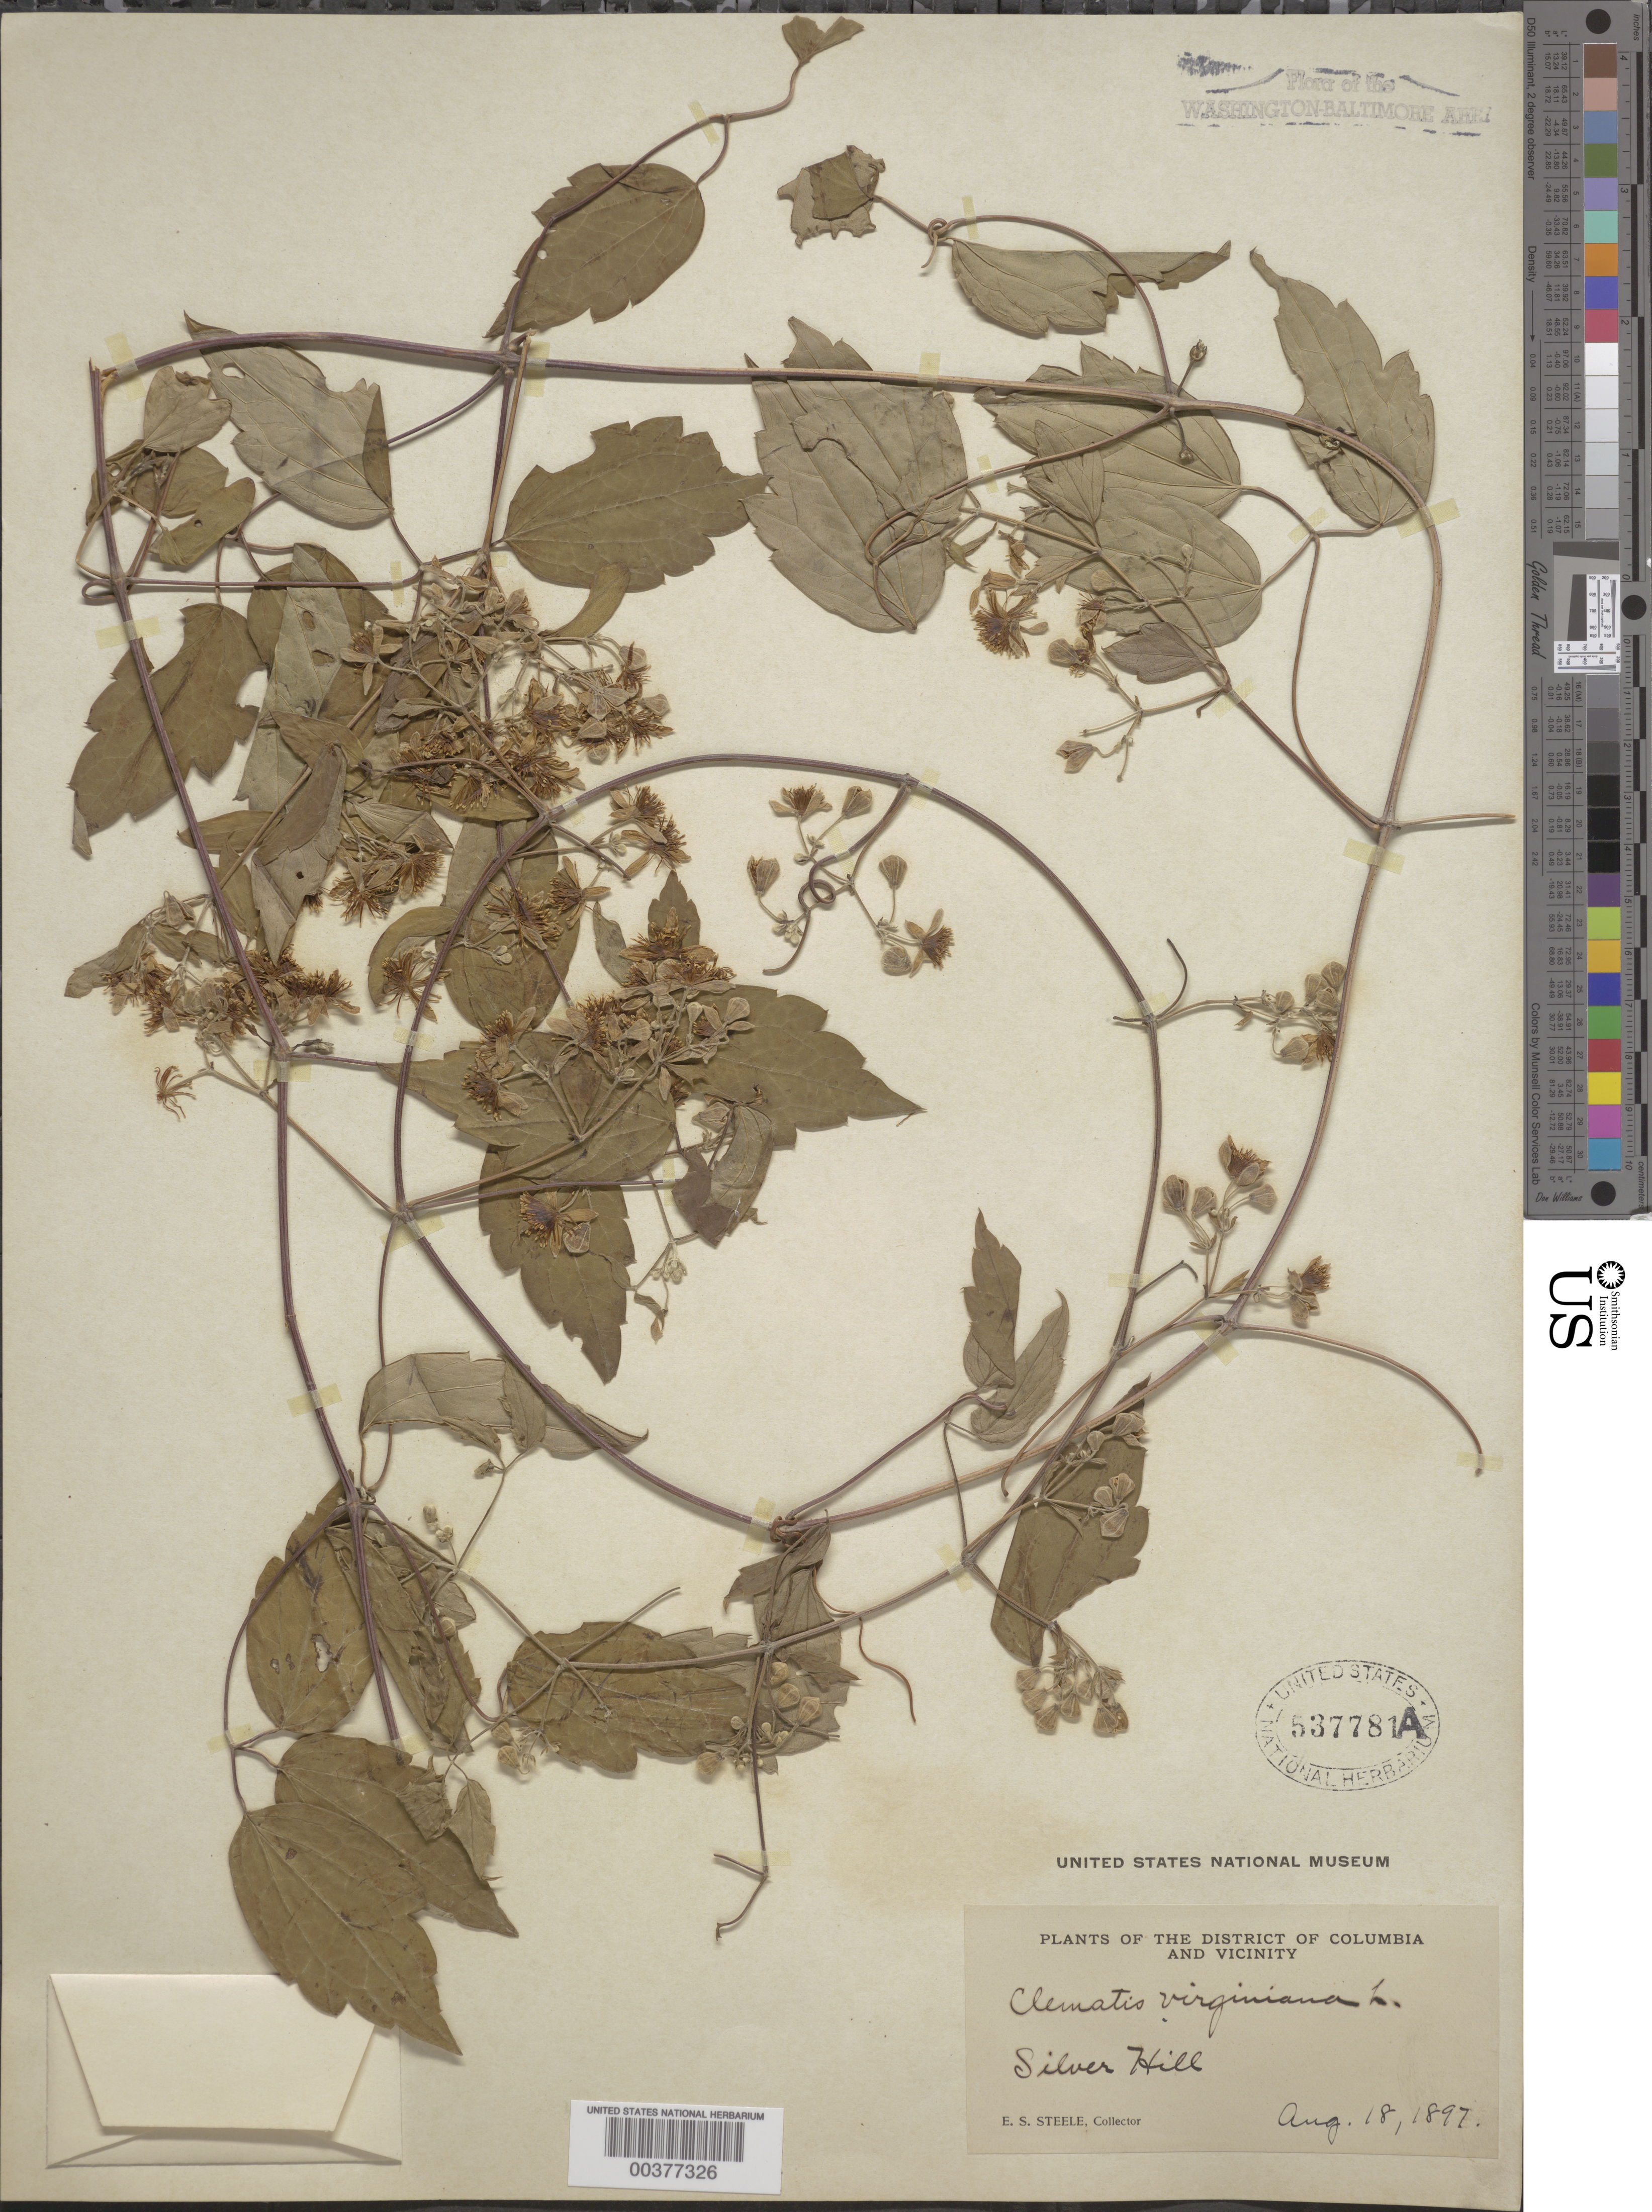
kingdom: Plantae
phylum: Tracheophyta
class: Magnoliopsida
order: Ranunculales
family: Ranunculaceae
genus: Clematis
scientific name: Clematis virginiana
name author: L.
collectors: E. Steele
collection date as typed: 18 Aug 1897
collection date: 1897-08-18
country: United States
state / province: Maryland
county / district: Prince George's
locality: Silver Hill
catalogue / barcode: US 537781A